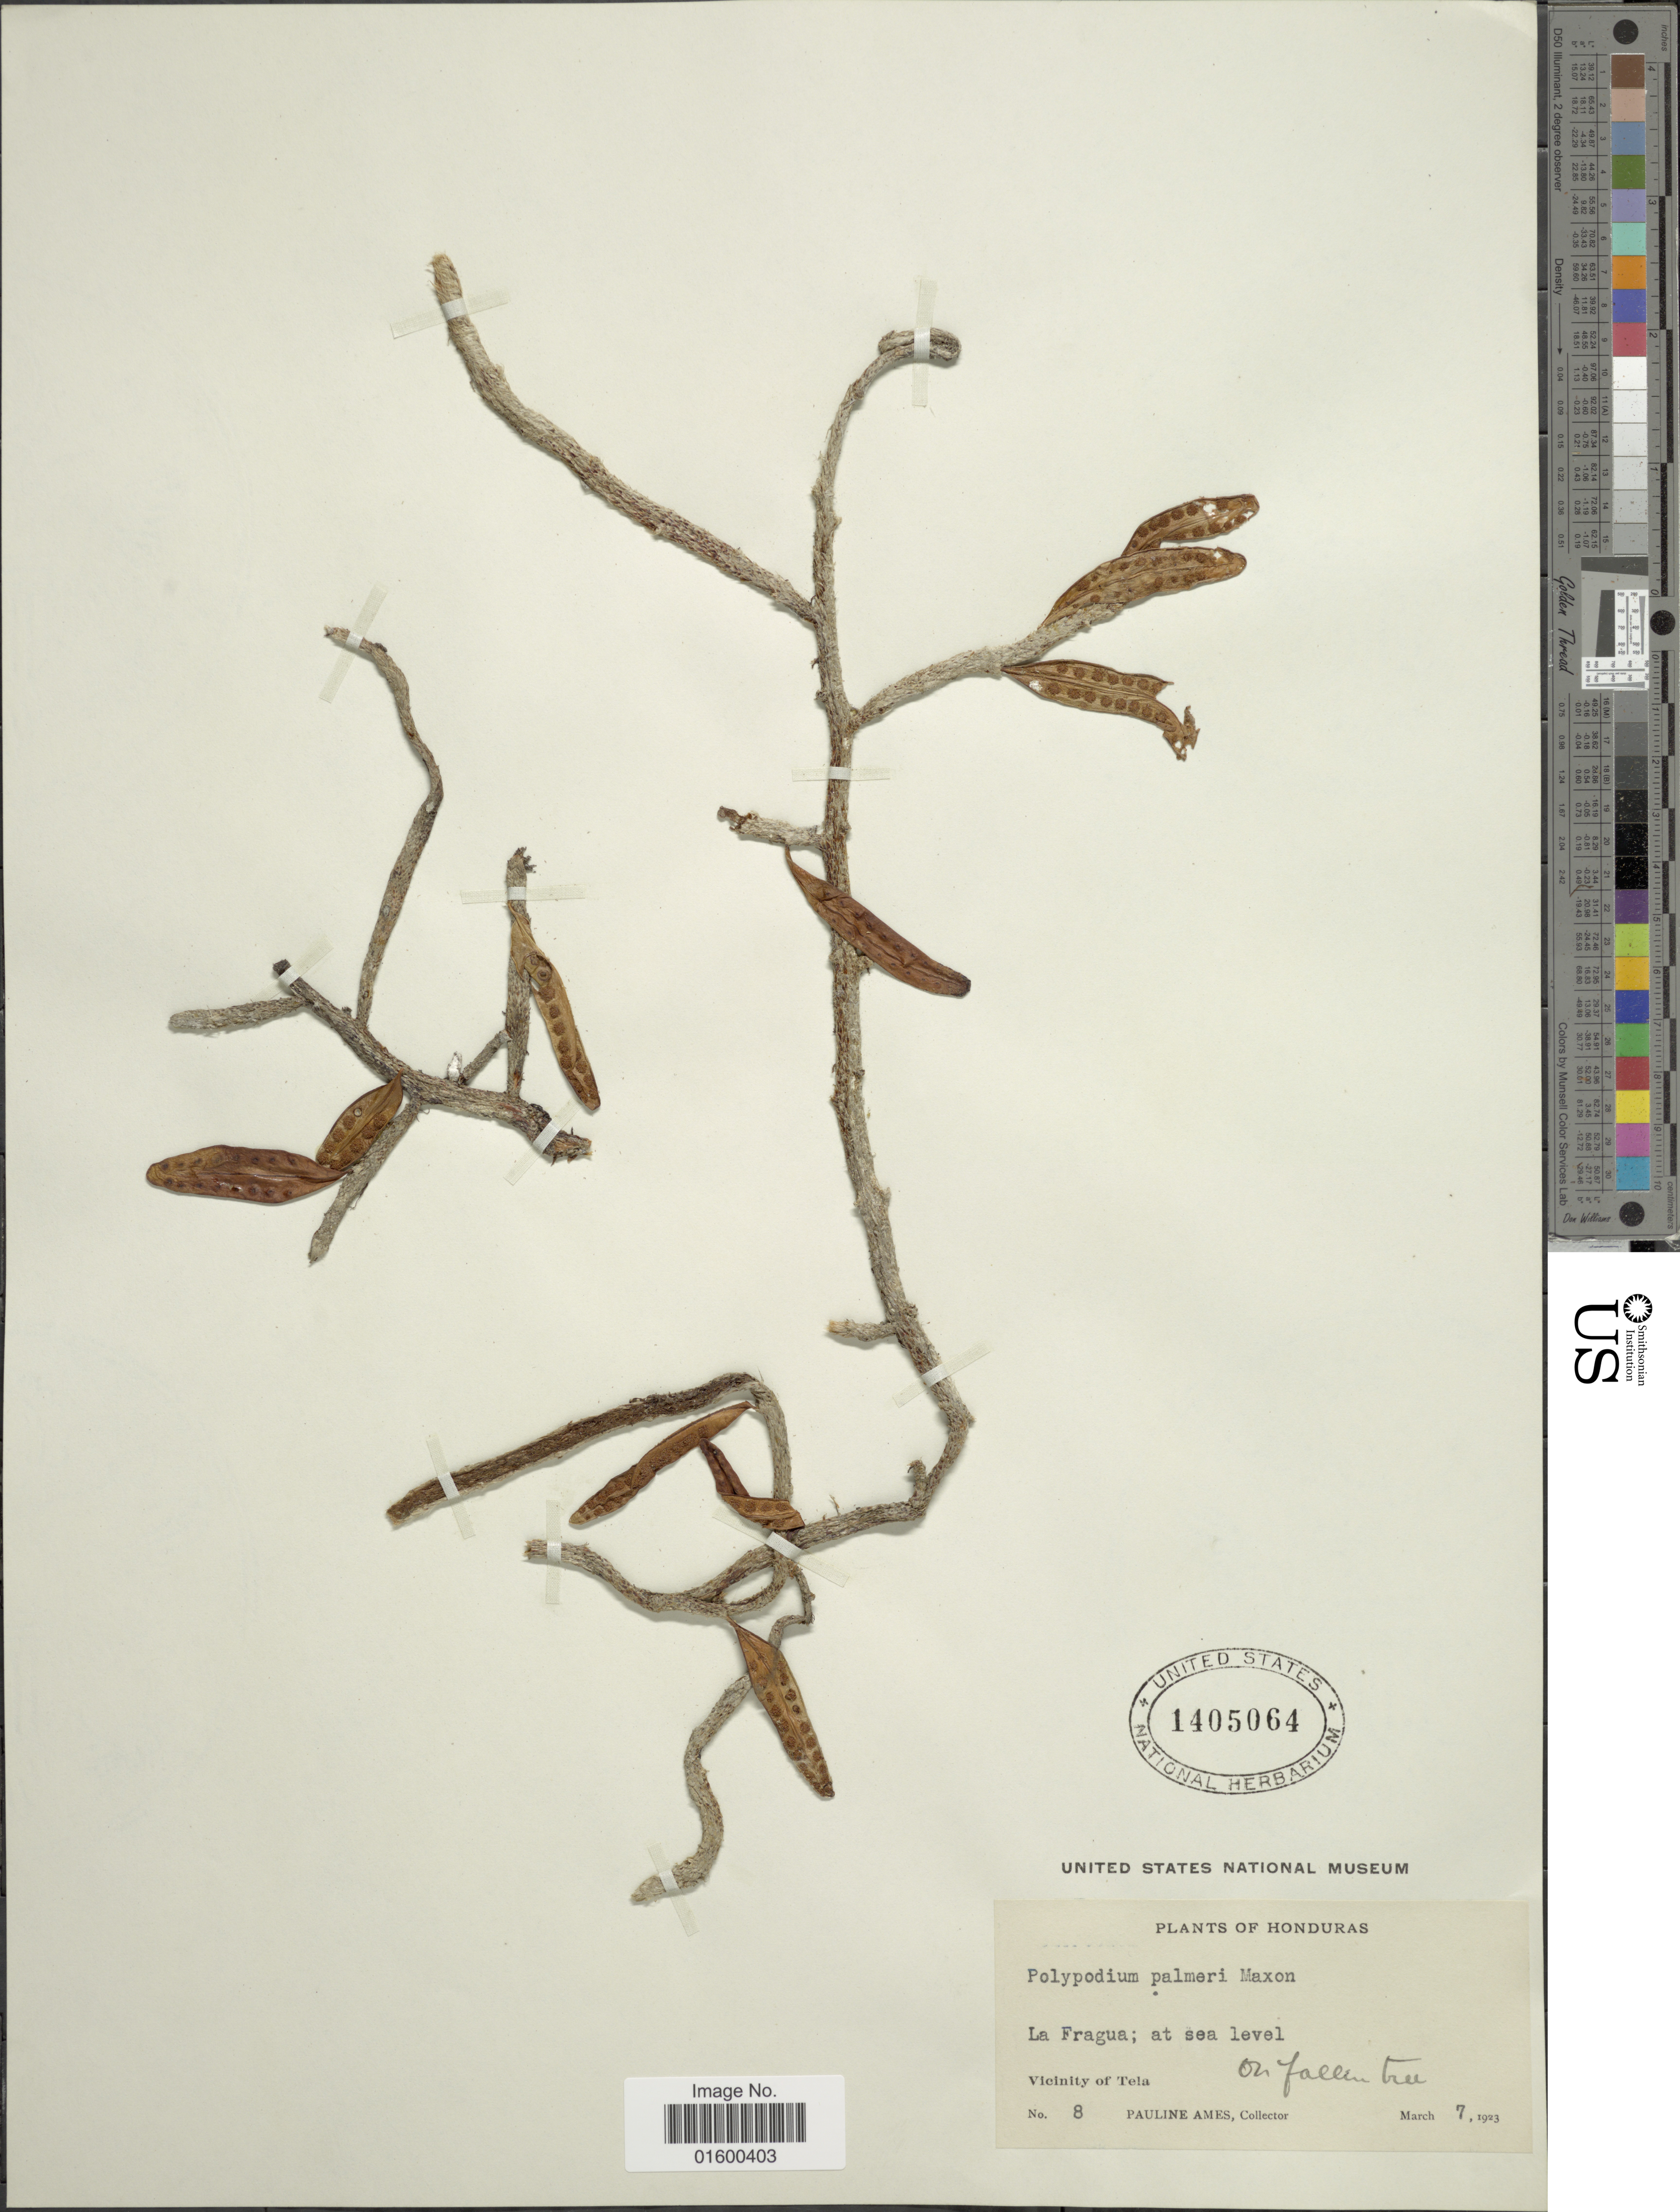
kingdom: Plantae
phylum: Tracheophyta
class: Polypodiopsida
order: Polypodiales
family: Polypodiaceae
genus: Microgramma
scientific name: Microgramma nitida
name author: (J. Sm.) A.R. Sm.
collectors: P. Ames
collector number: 8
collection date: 1923-03-07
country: Honduras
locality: La Fragua, Vicinity of Tela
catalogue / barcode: US 1405064